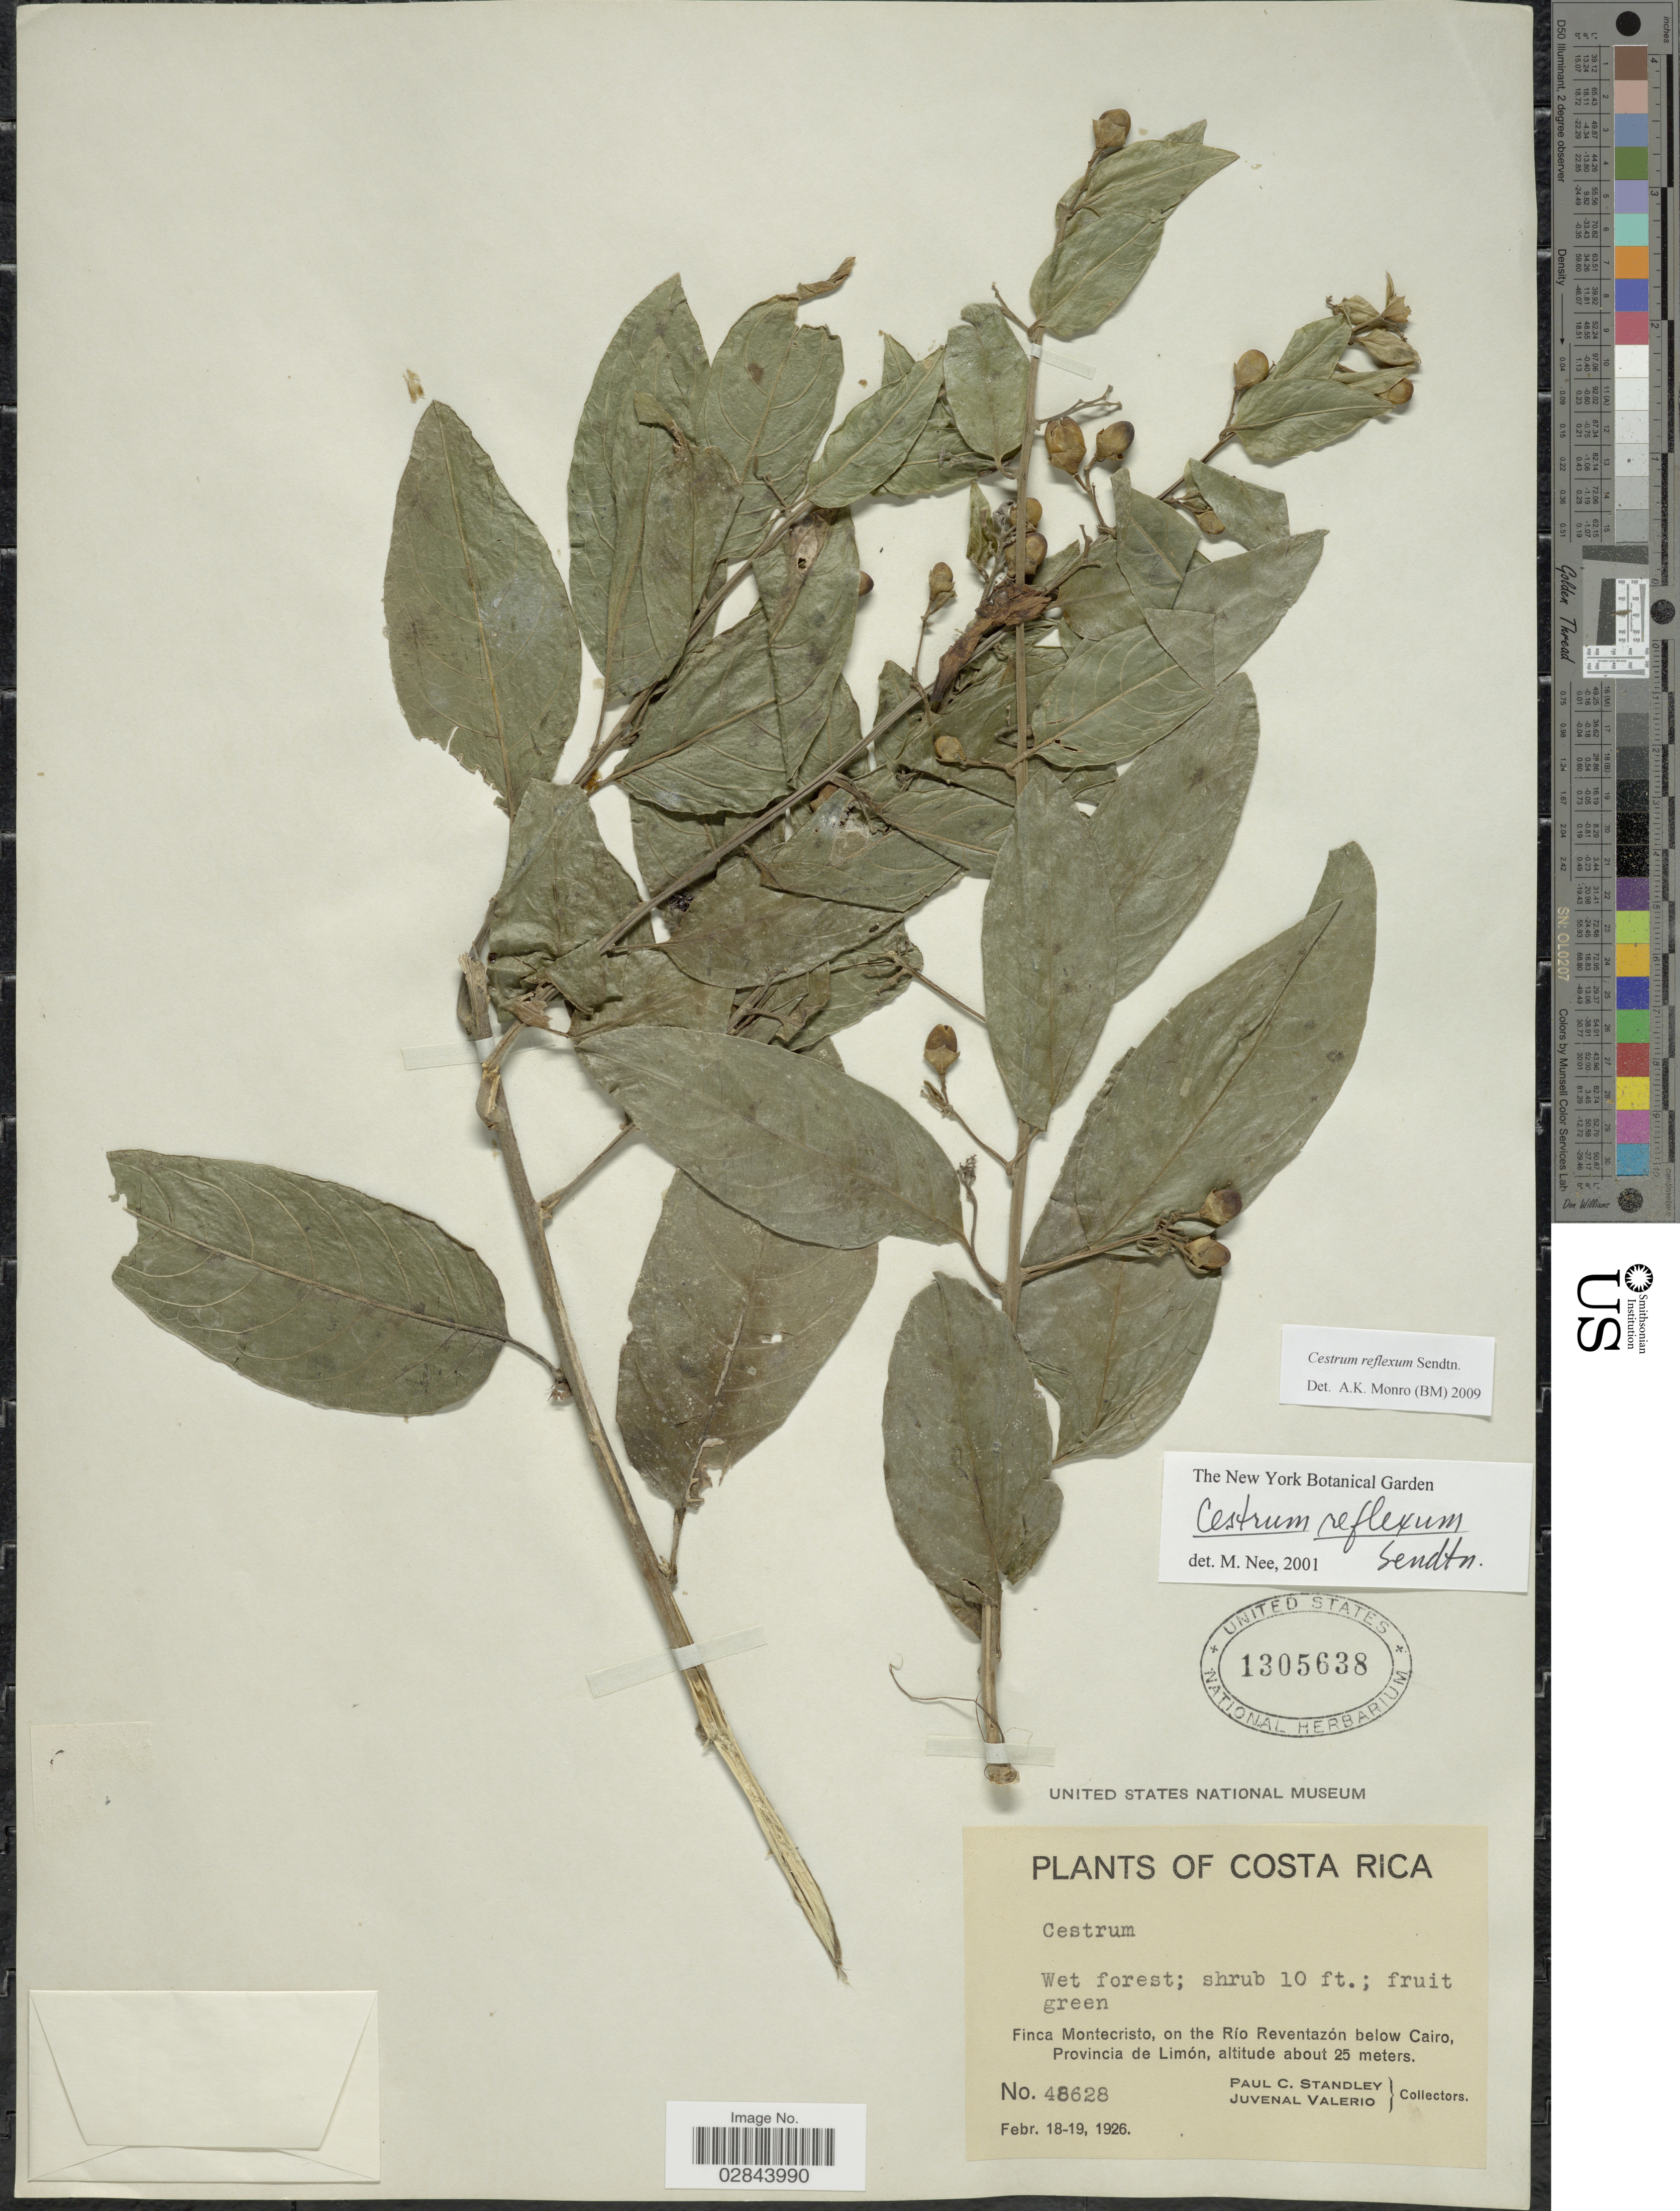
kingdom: Plantae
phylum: Tracheophyta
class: Magnoliopsida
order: Solanales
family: Solanaceae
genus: Cestrum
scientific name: Cestrum reflexum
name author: Sendtn.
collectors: P. C. Standley & J. Valerio R.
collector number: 48628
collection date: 1926-02-18/1926-02-19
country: Costa Rica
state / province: Limón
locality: Finca Montecristo, on the Río Reventazón below Cairo.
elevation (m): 25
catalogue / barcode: US 1305638